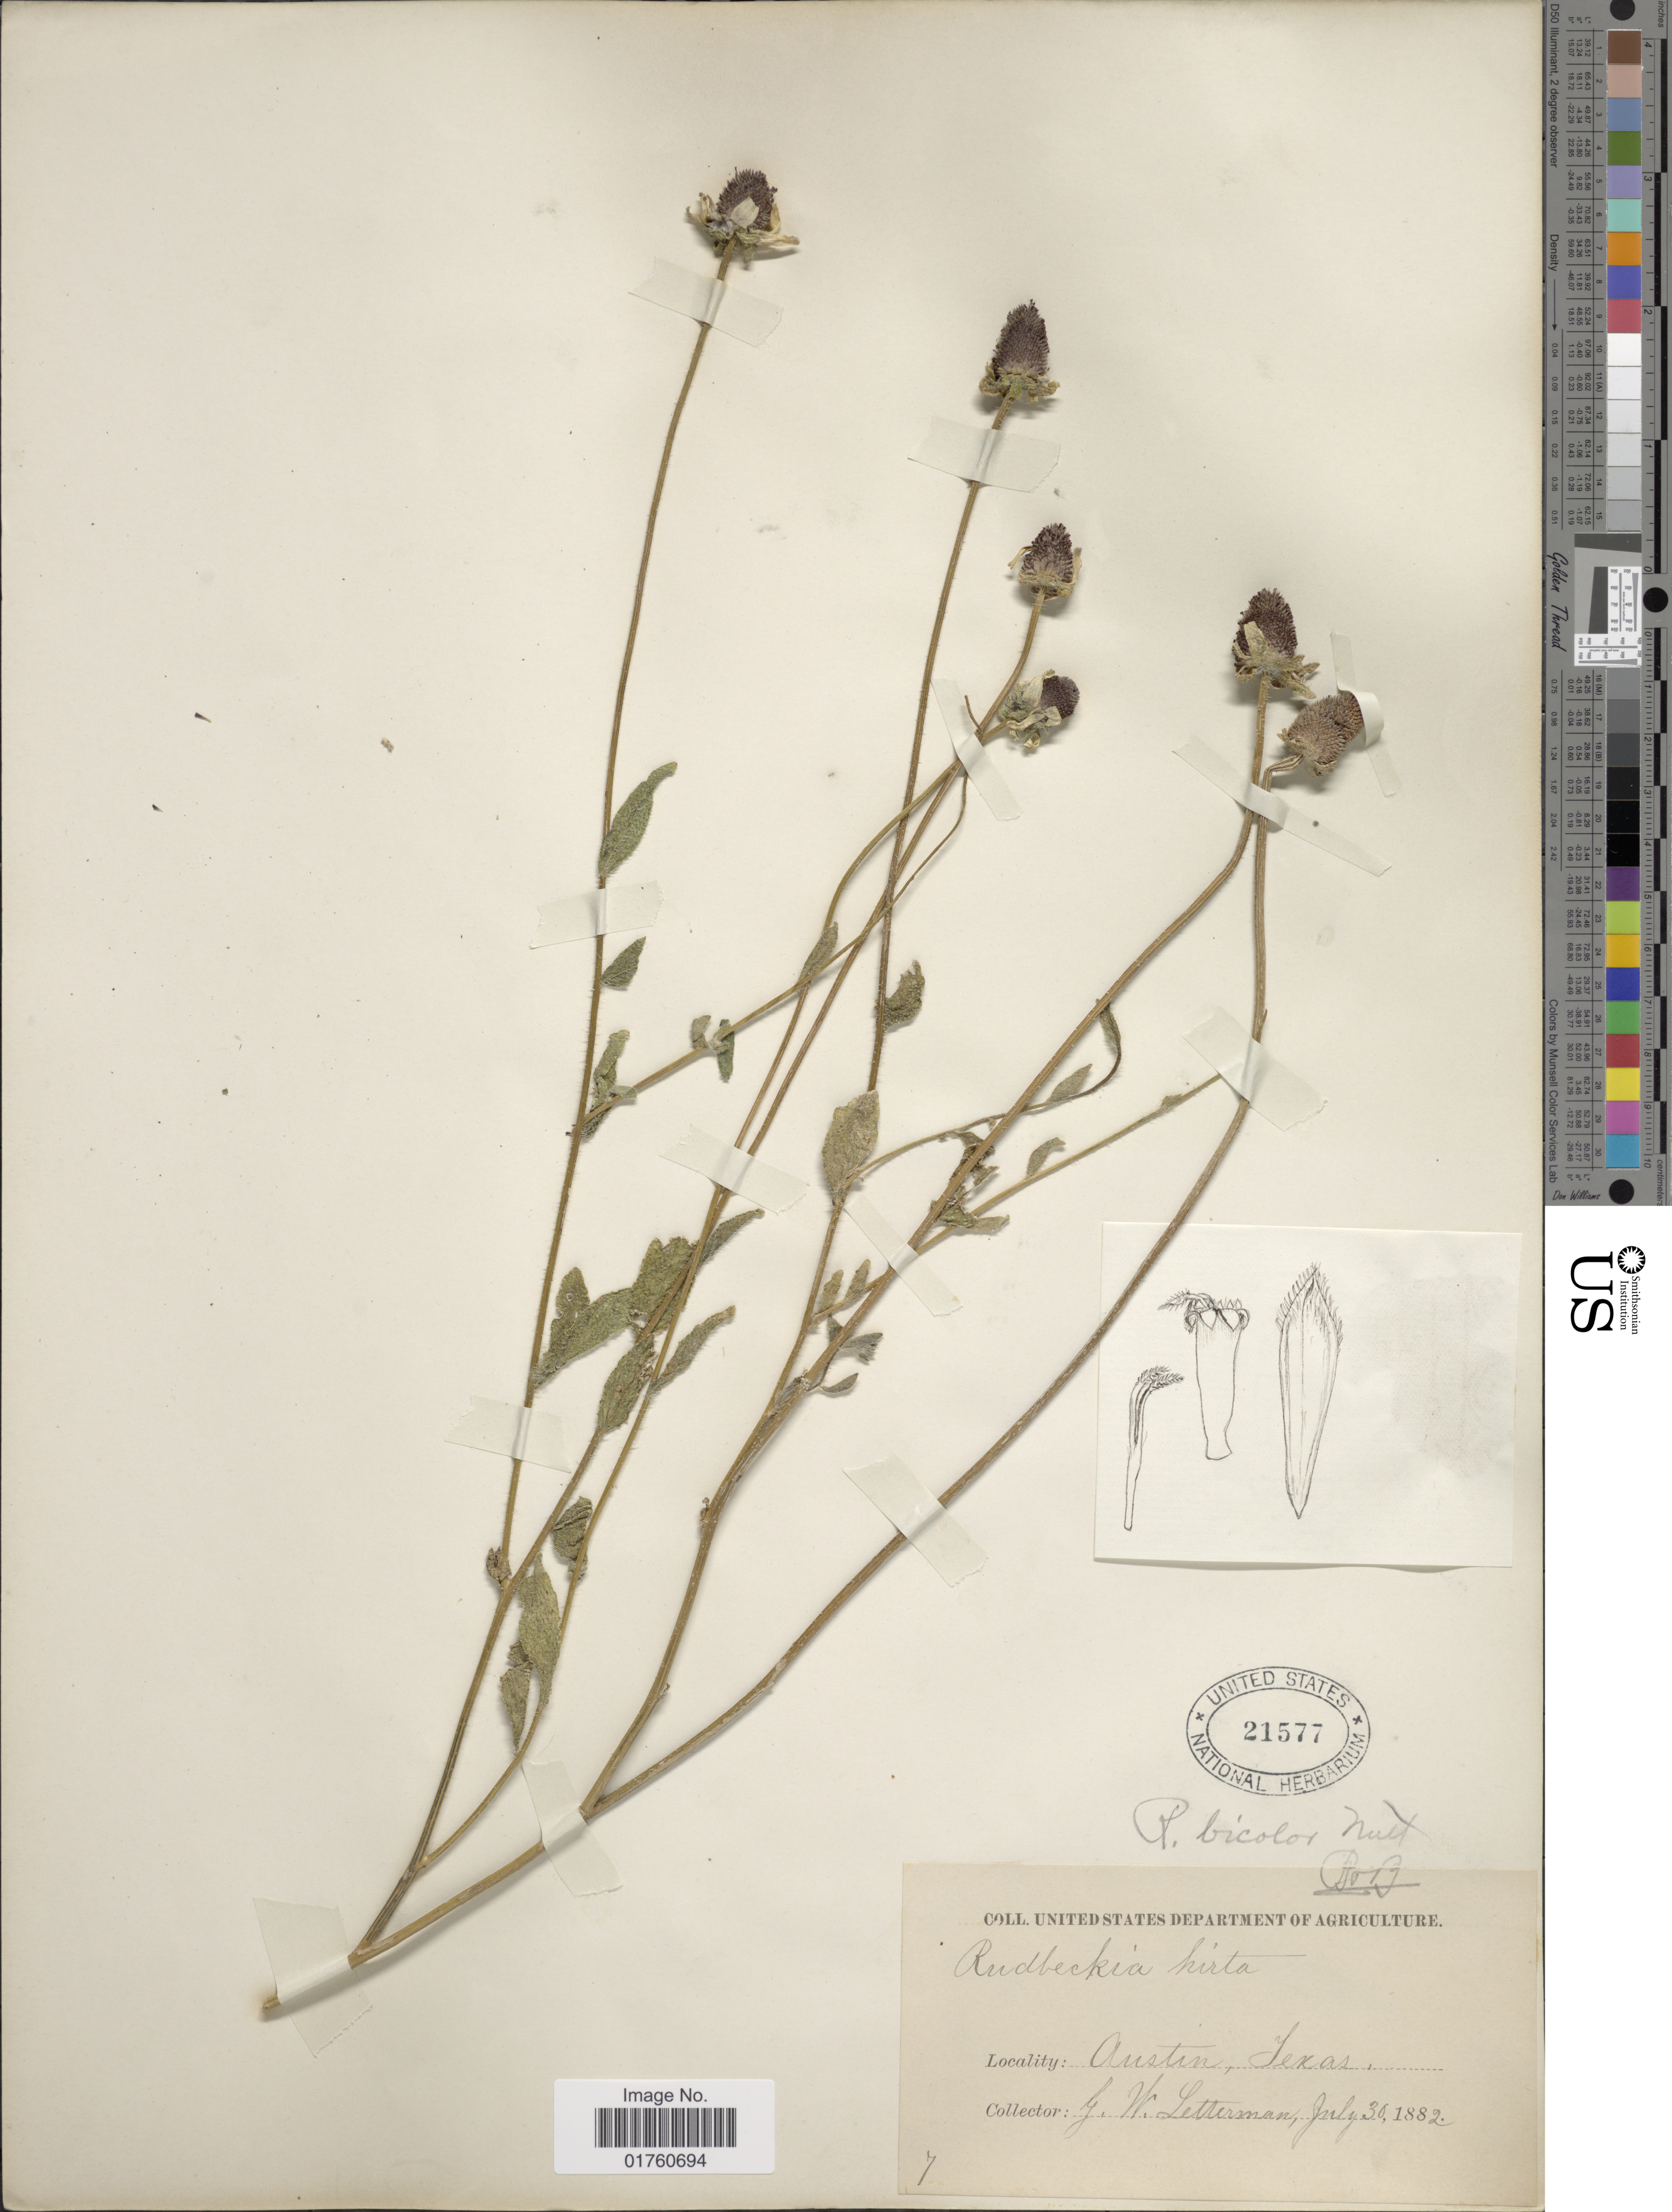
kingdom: Plantae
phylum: Tracheophyta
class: Magnoliopsida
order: Asterales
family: Asteraceae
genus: Rudbeckia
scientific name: Rudbeckia bicolor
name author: Nutt.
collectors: G. W. Letterman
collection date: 1882-07-30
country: United States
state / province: Texas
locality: Austin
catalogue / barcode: US 21577